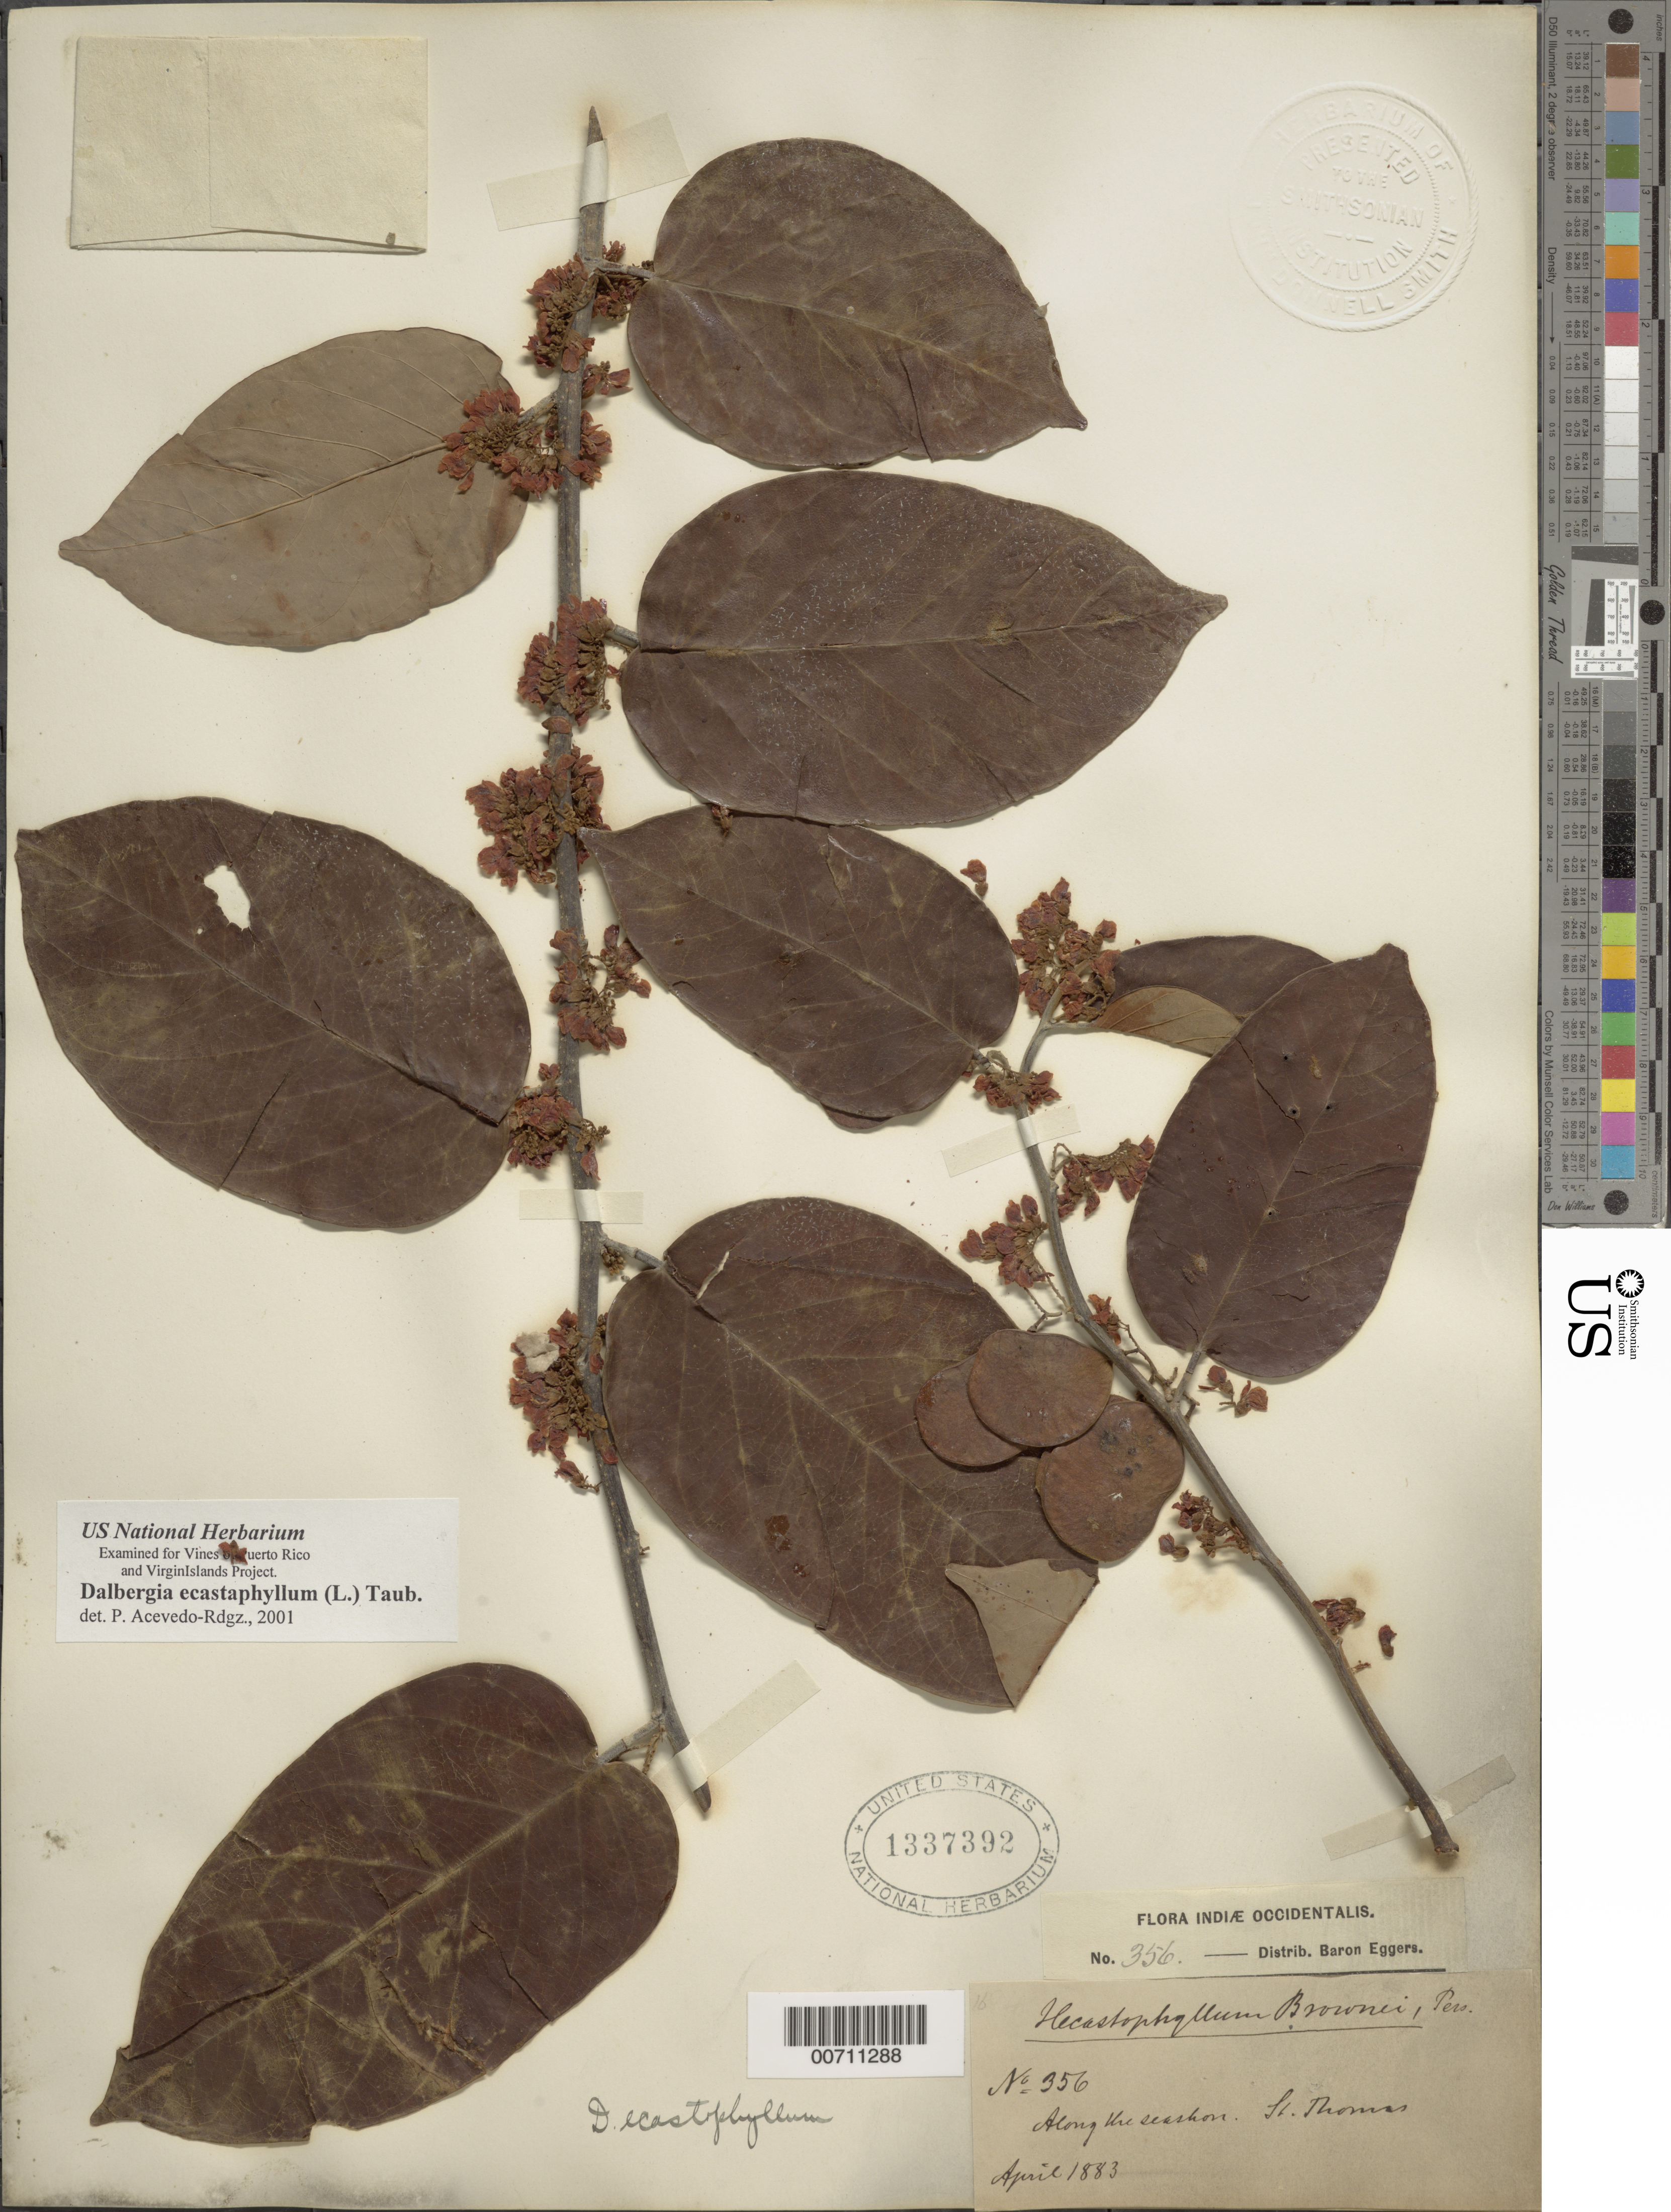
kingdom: Plantae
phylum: Tracheophyta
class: Magnoliopsida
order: Fabales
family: Fabaceae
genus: Dalbergia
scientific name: Dalbergia hecastophyllum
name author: (L.) Taub.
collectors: H. F. A. von Eggers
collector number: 356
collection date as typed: Apr 1883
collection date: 1883-04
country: U.S. Virgin Islands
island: St. Thomas Island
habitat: Along the seashore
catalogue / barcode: US 1337392